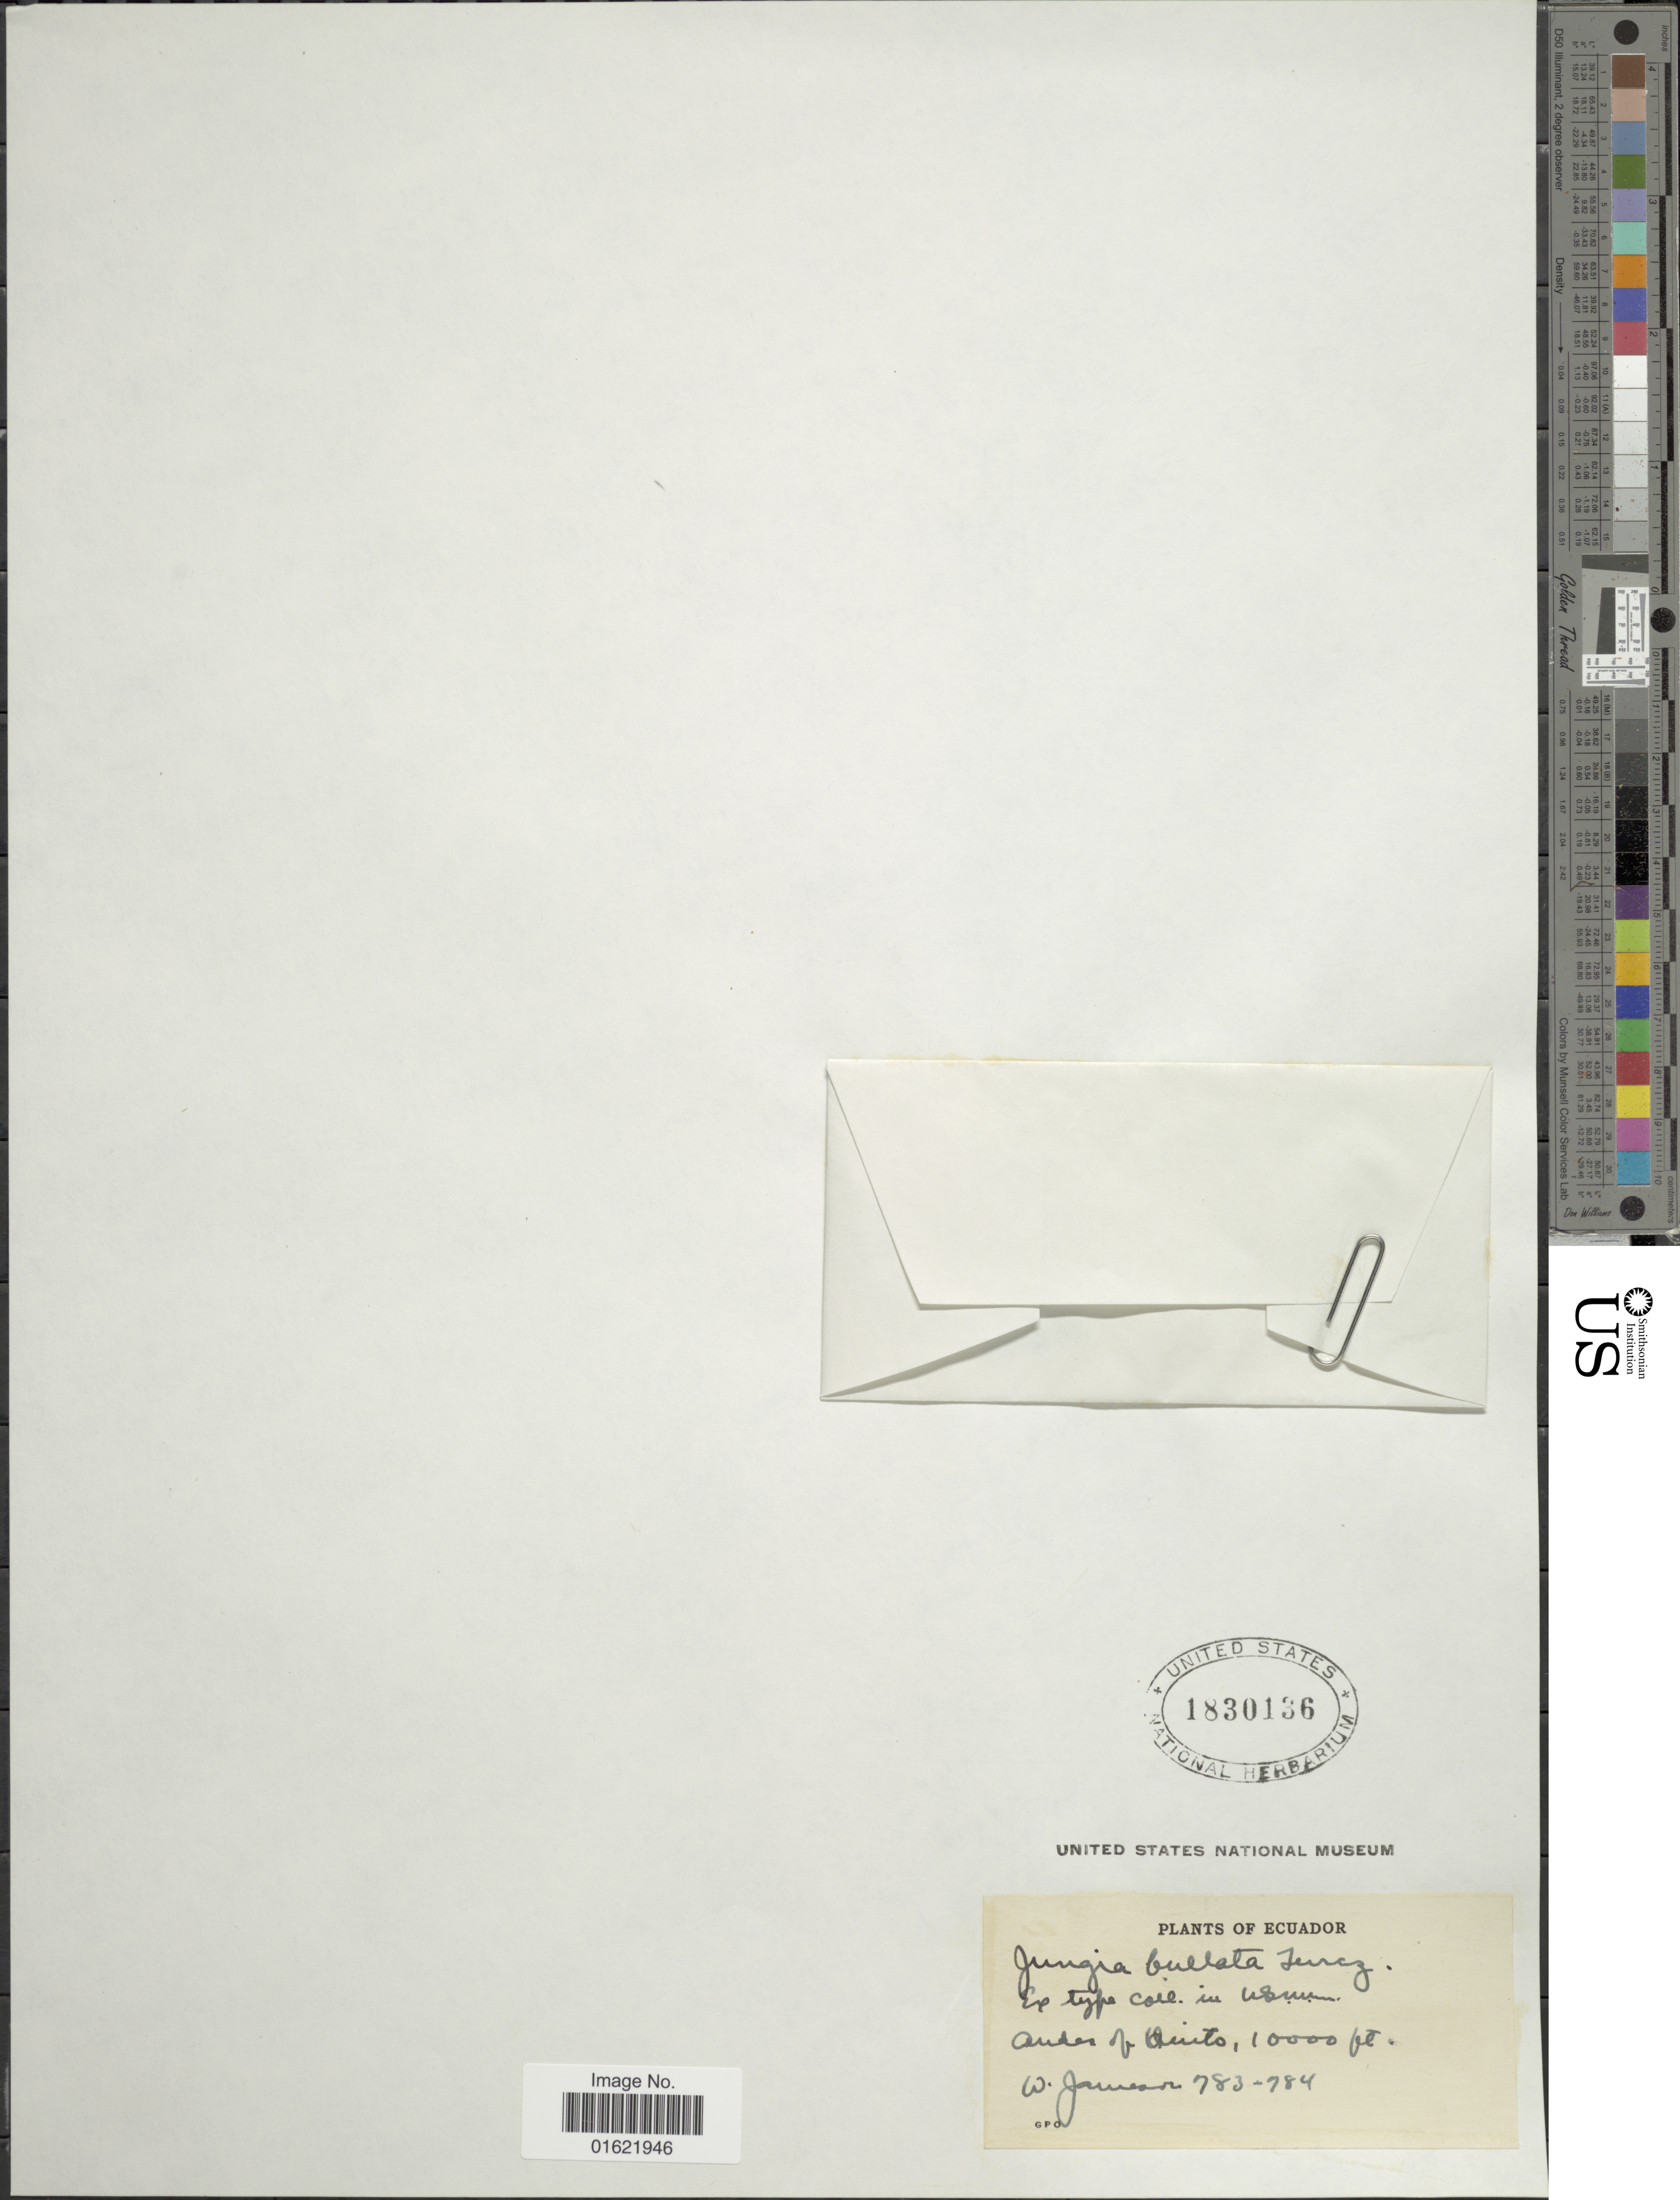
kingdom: Plantae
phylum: Tracheophyta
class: Magnoliopsida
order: Asterales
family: Asteraceae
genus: Jungia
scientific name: Jungia rugosa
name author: Less.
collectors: W. Jameson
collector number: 783-784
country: Ecuador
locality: Andes of Quito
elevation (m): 3048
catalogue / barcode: US 1830136